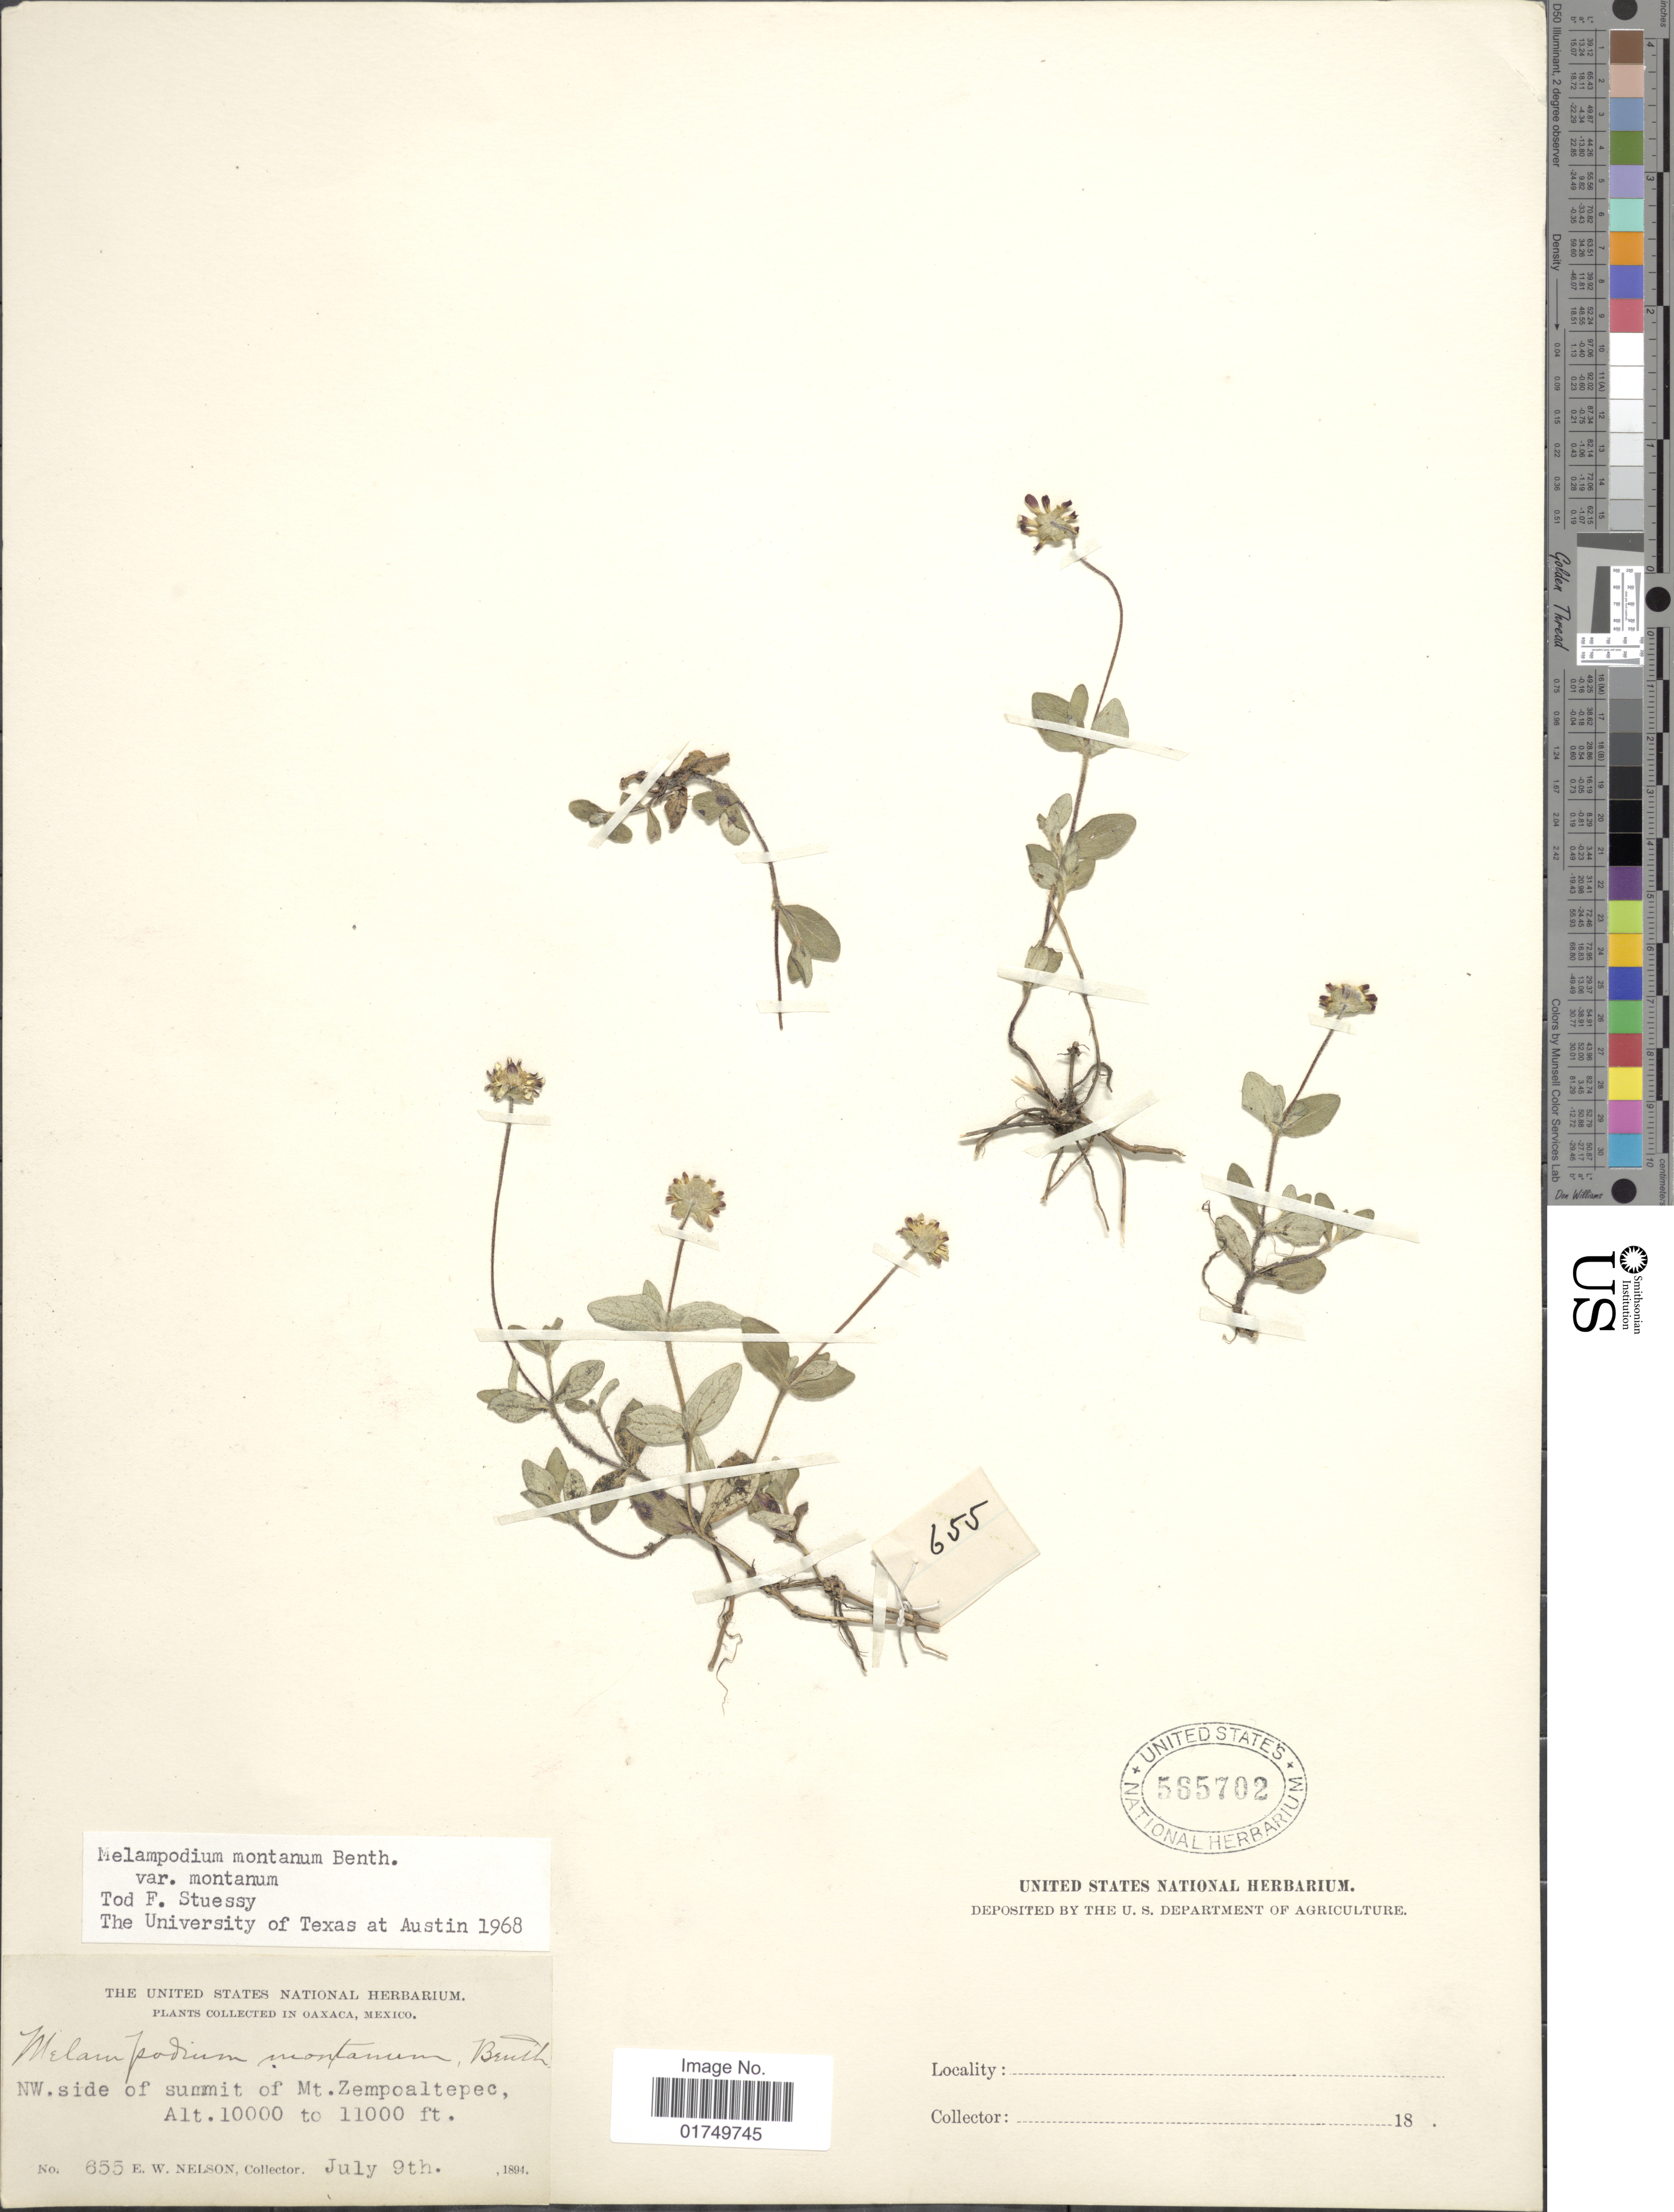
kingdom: Plantae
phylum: Tracheophyta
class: Magnoliopsida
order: Asterales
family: Asteraceae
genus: Melampodium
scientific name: Melampodium montanum var. montanum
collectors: E. W. Nelson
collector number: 655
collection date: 1894-07-09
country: Mexico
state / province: Oaxaca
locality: NW. side of summit of Mt. Zempoaltepec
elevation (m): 3048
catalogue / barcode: US 565702